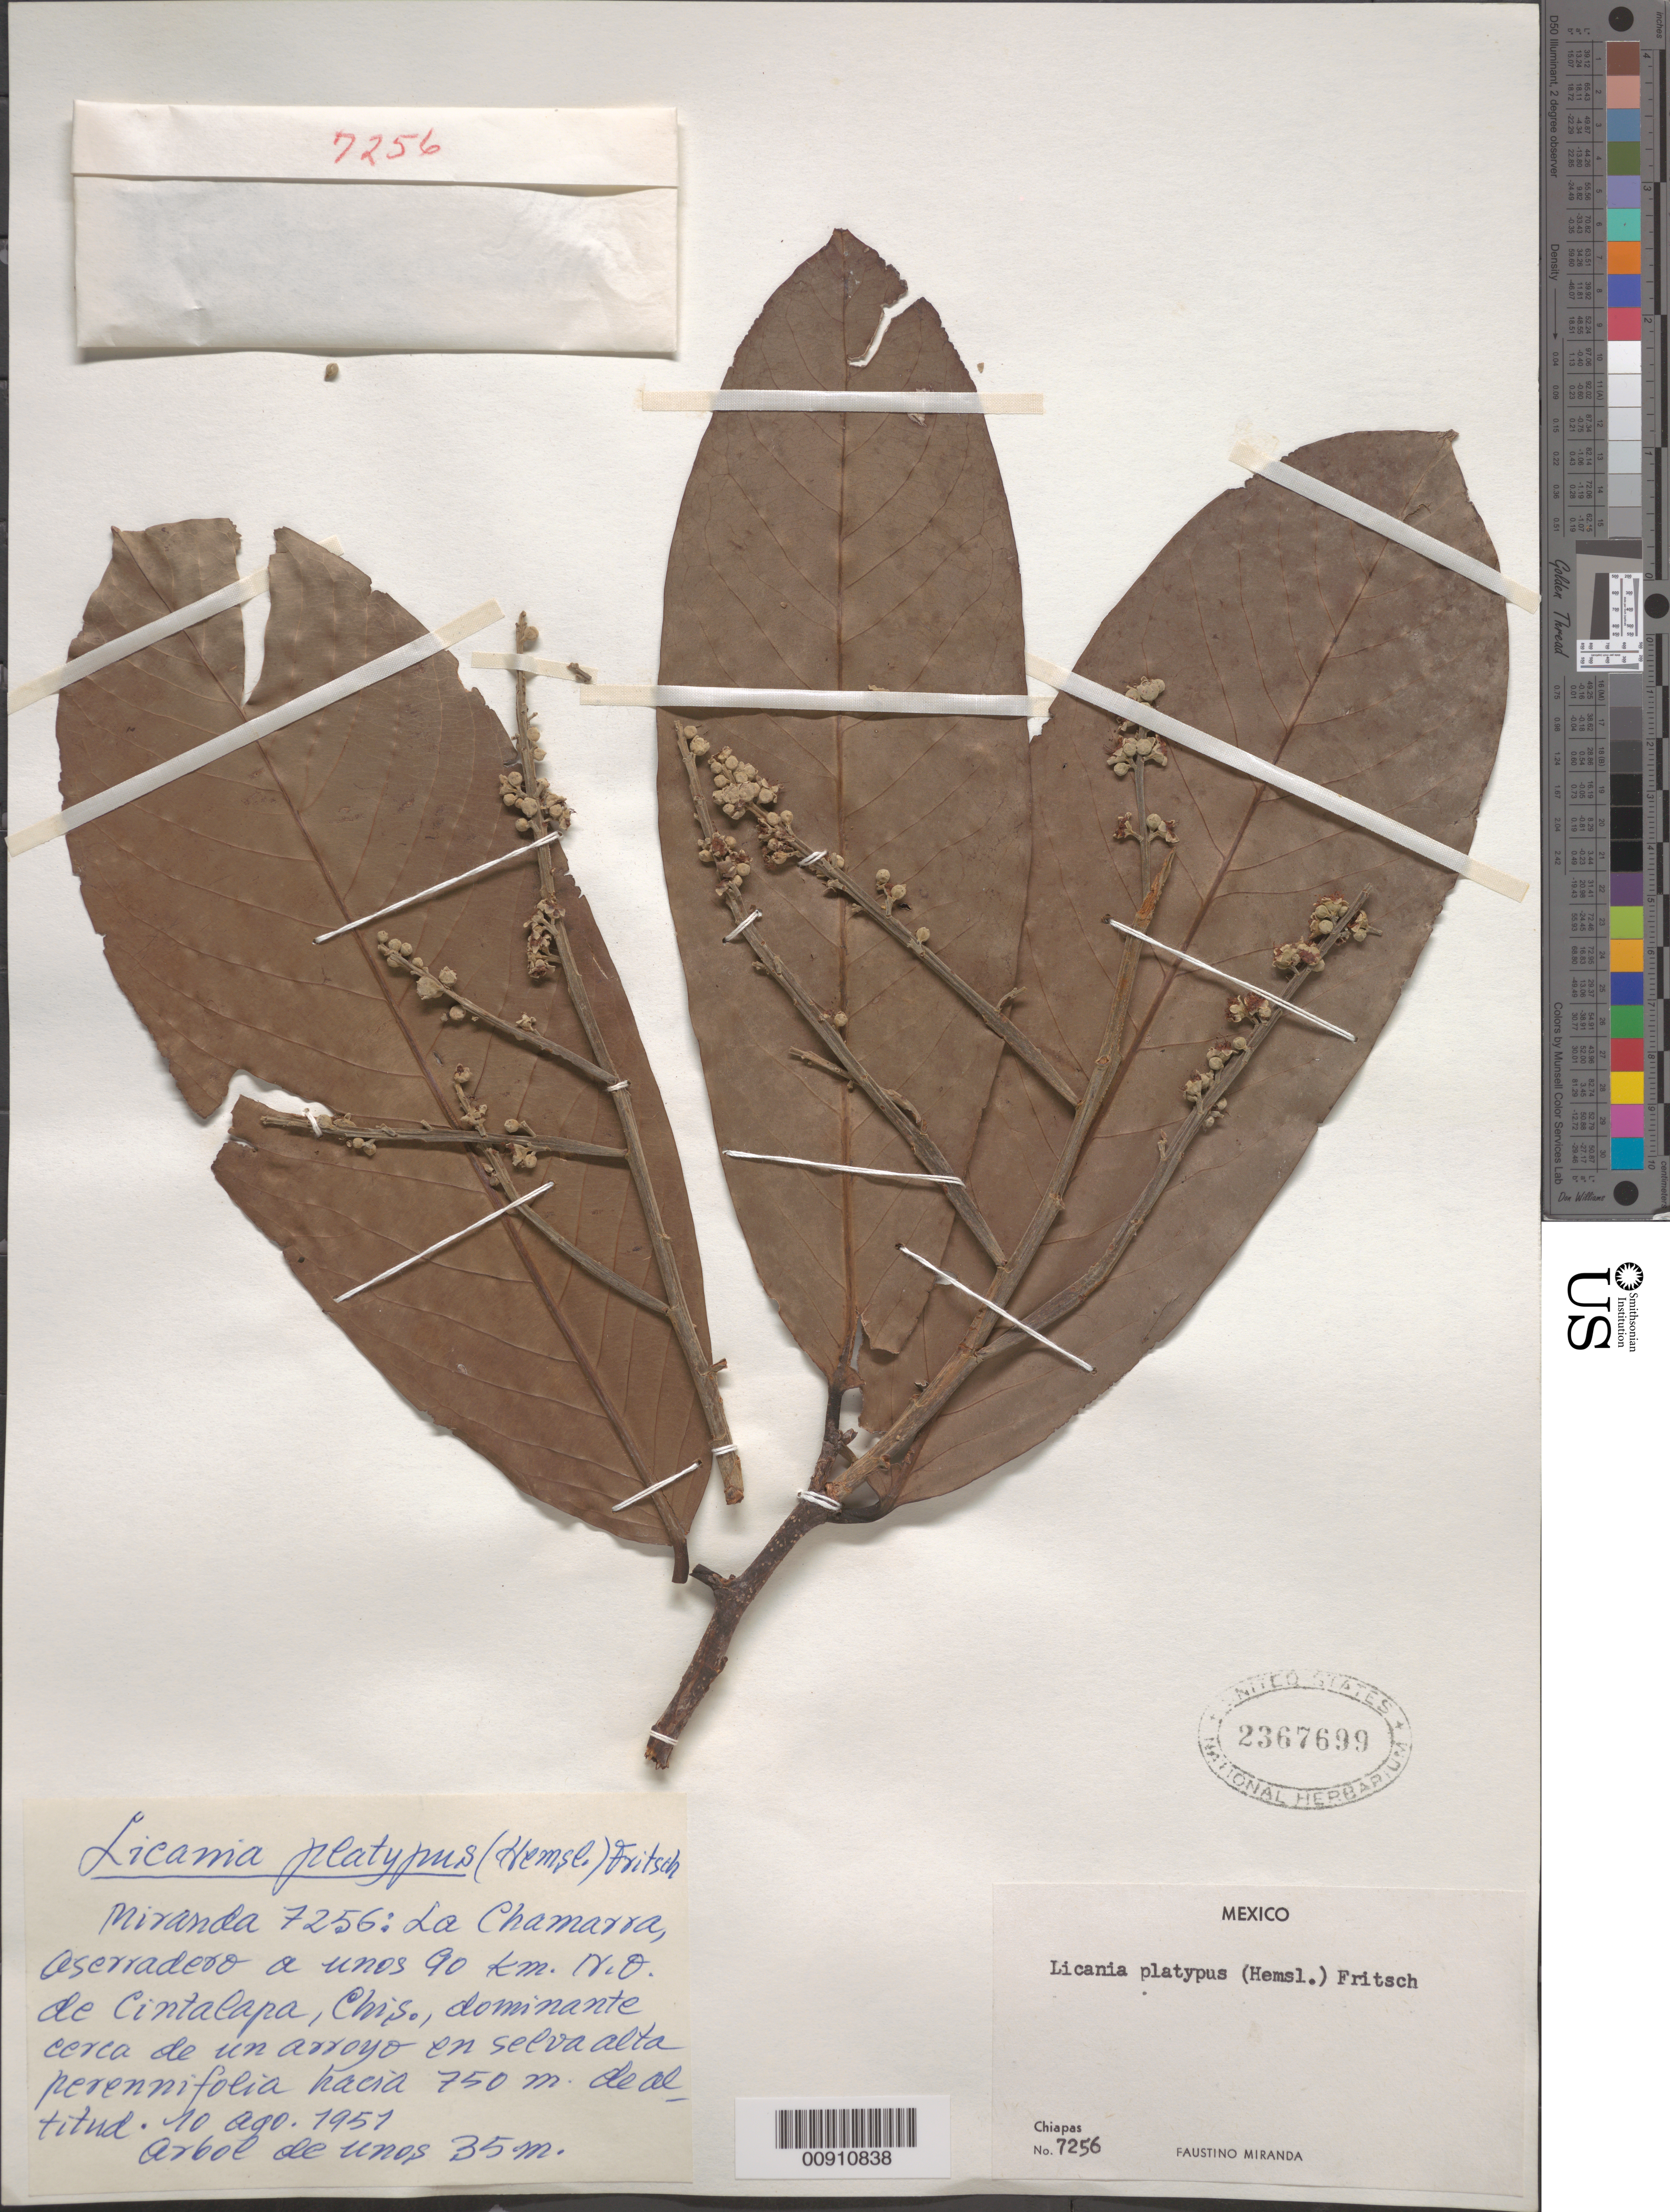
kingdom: Plantae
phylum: Tracheophyta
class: Magnoliopsida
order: Malpighiales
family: Chrysobalanaceae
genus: Moquilea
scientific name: Moquilea platypus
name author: Hemsl.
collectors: Miranda G., F.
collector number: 7256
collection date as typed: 10 Aug 1951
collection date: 1951-08-10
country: Mexico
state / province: Chiapas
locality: La Chamarra, aserradero a unos 90 km. N.O. de Cintalapa, Chiapas.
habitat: Dominante cerca de un arroyo en selva alta perennifolia.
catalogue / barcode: US 2367699